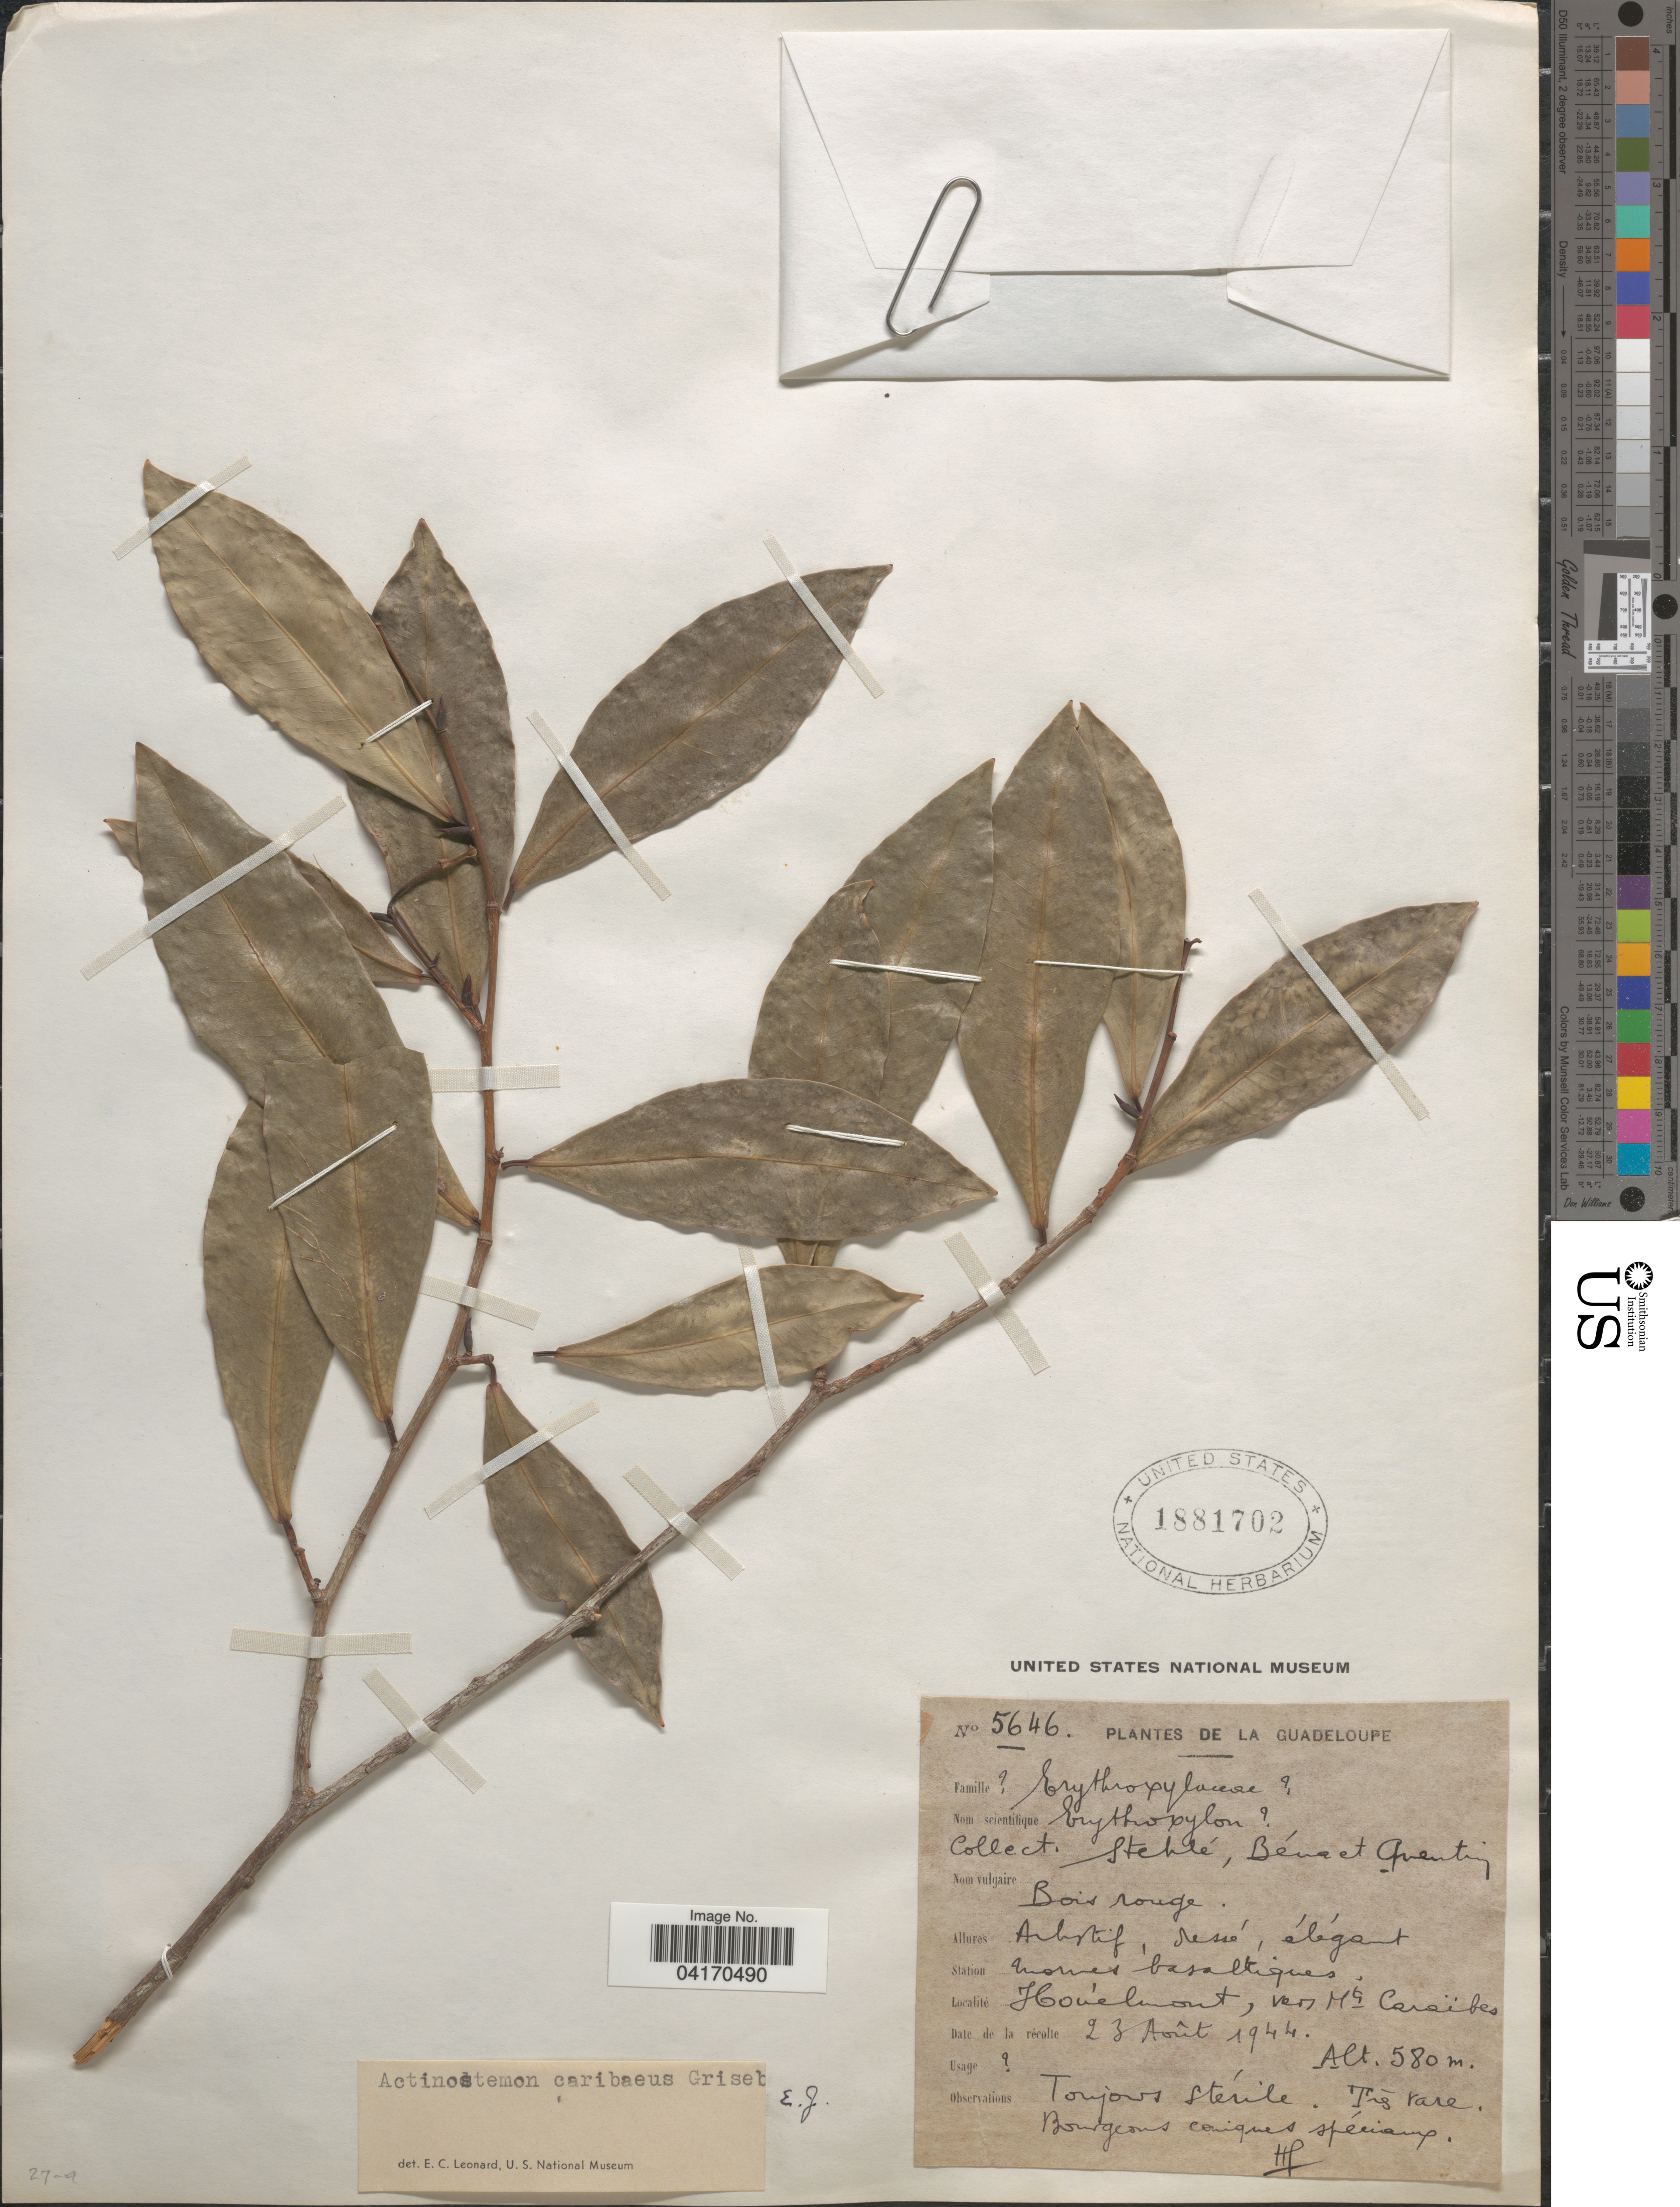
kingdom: Plantae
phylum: Tracheophyta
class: Magnoliopsida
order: Malpighiales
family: Euphorbiaceae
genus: Actinostemon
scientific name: Actinostemon caribaeus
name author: Griseb.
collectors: -- Stehlé, -. Béna & -. Quentin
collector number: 5646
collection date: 1944-08-23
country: Guadeloupe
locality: Honélmont, vers Mts Caraïbes.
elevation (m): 580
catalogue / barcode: US 1881702